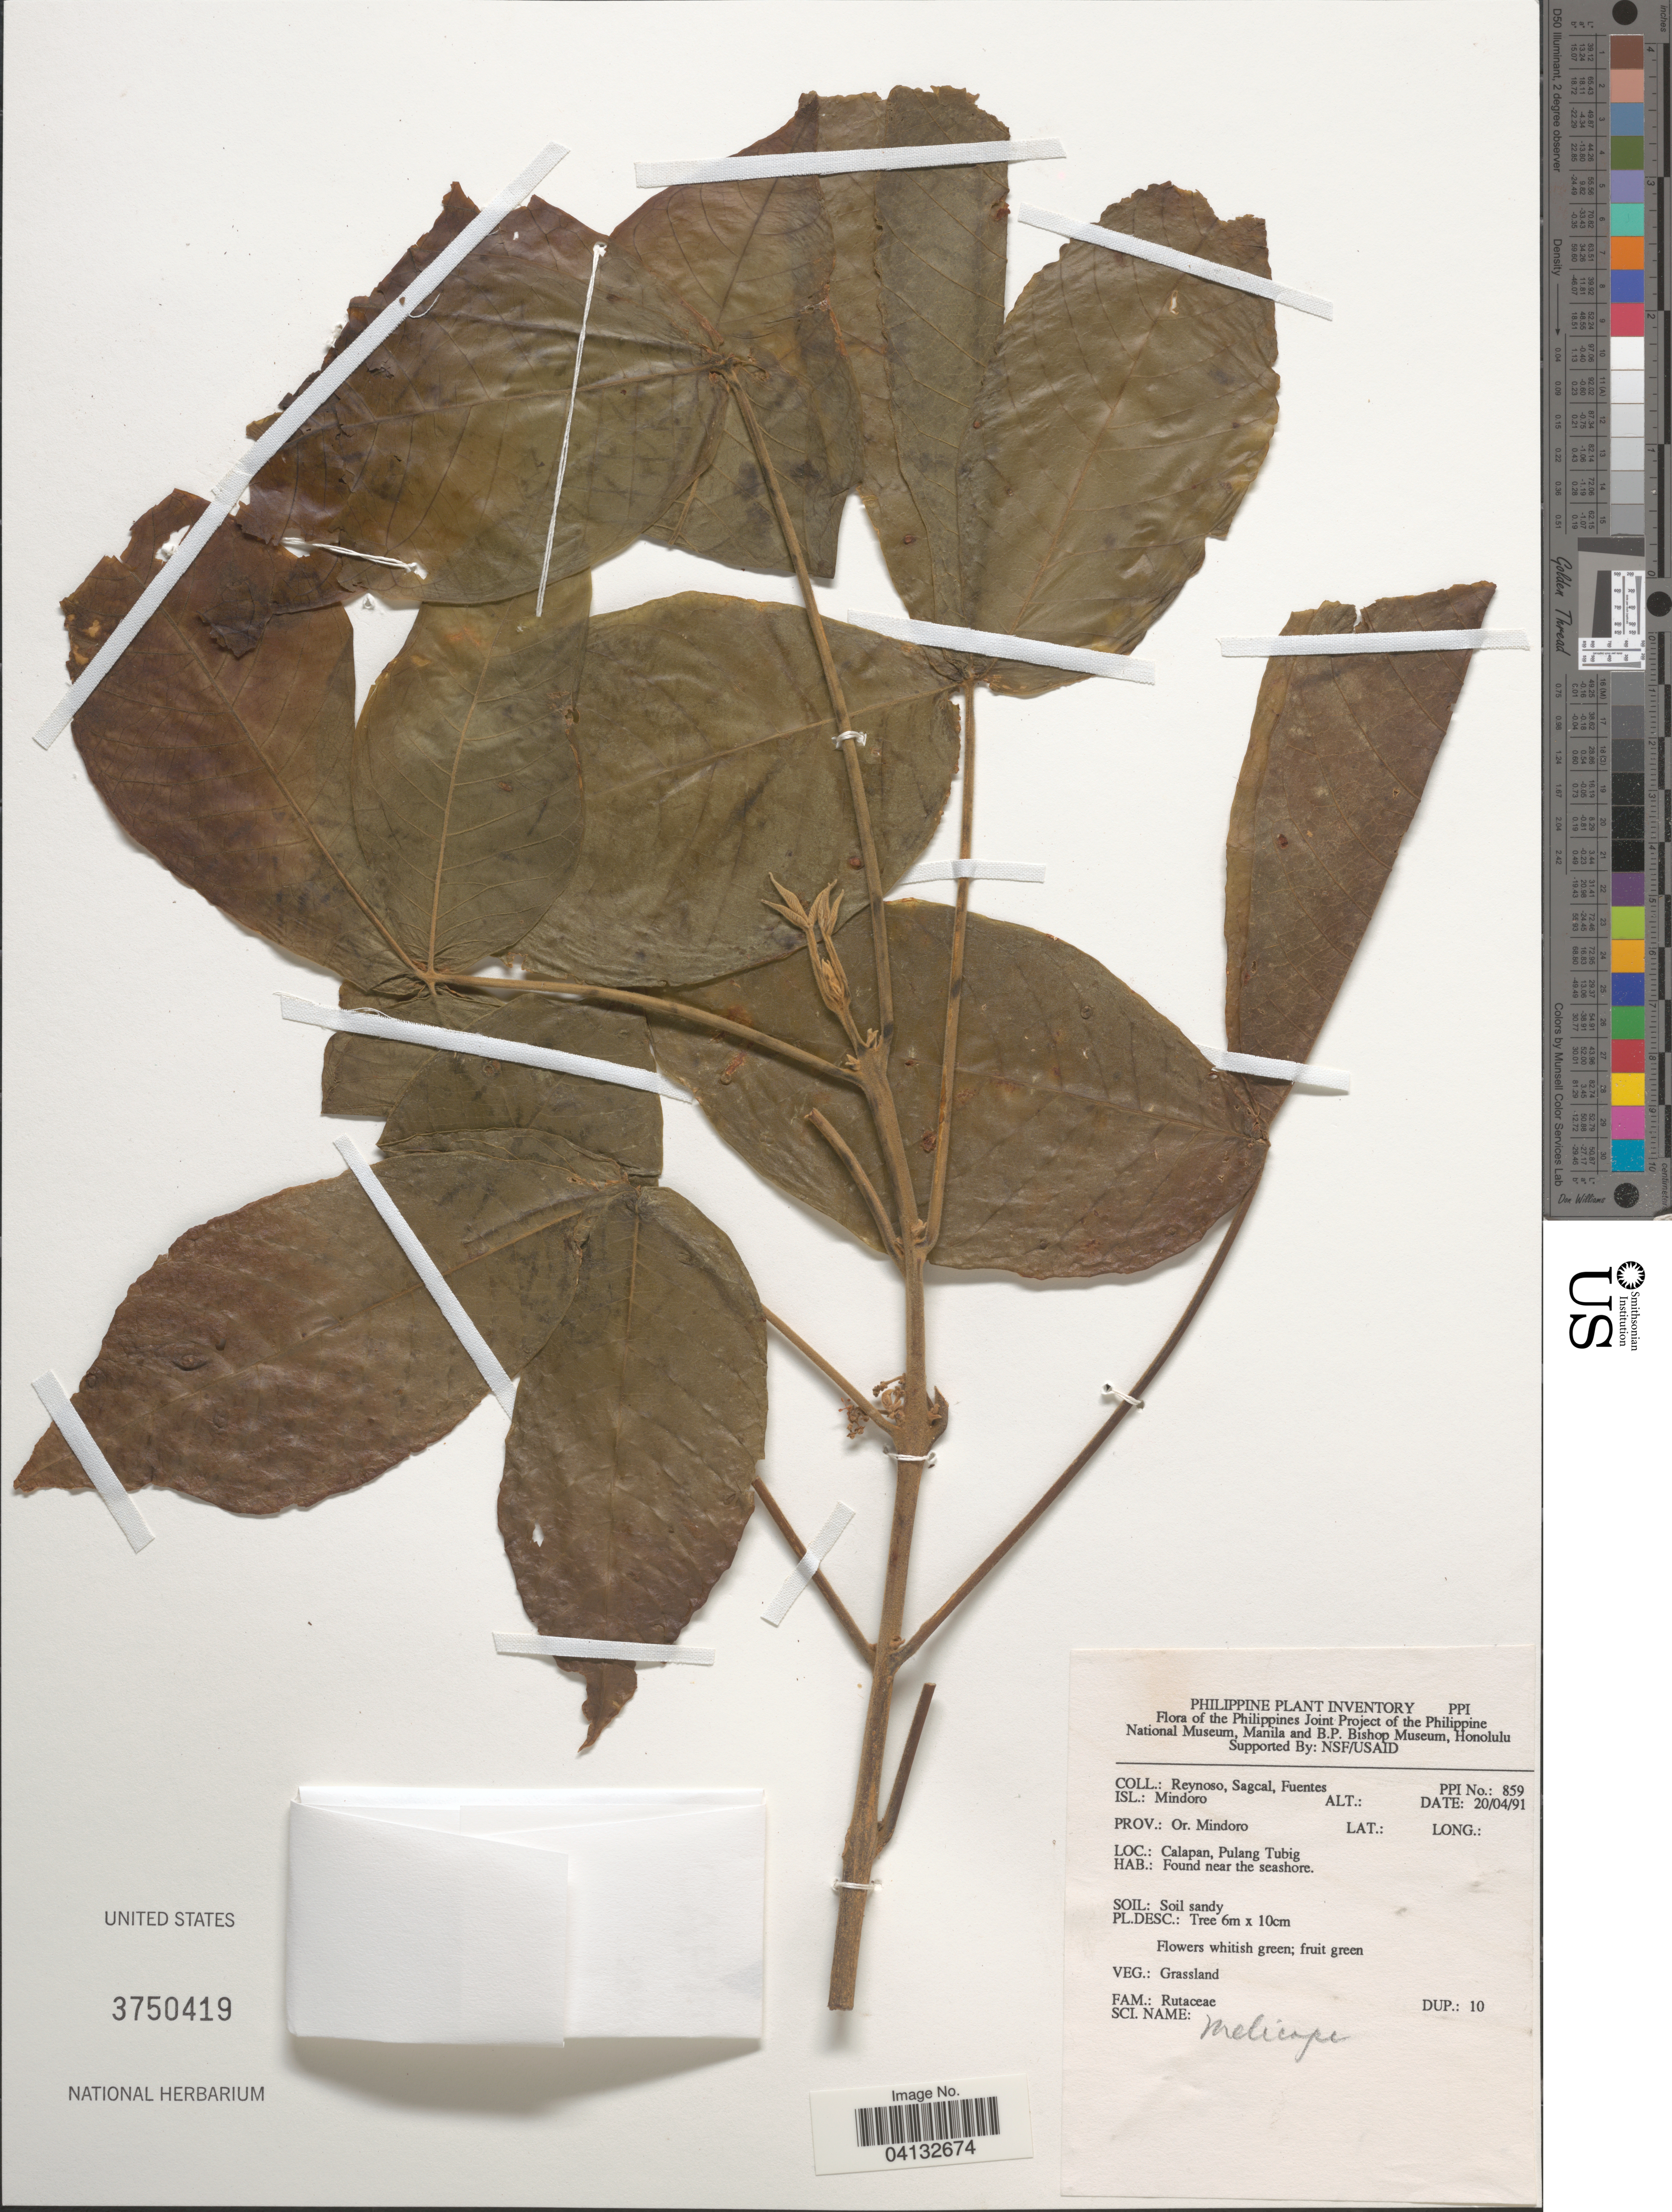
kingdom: Plantae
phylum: Tracheophyta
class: Magnoliopsida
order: Sapindales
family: Rutaceae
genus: Melicope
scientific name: Melicope sp.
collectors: E. Reynoso, E. Sagcal & -. Fuentes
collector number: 859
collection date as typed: Transcribed d/m/y: 20/4/91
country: Philippines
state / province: Mimaropa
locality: Isl.: Mindoro. Prov.: Or. Mindoro. Calapan, Pulang Tubig.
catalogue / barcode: US 3750419